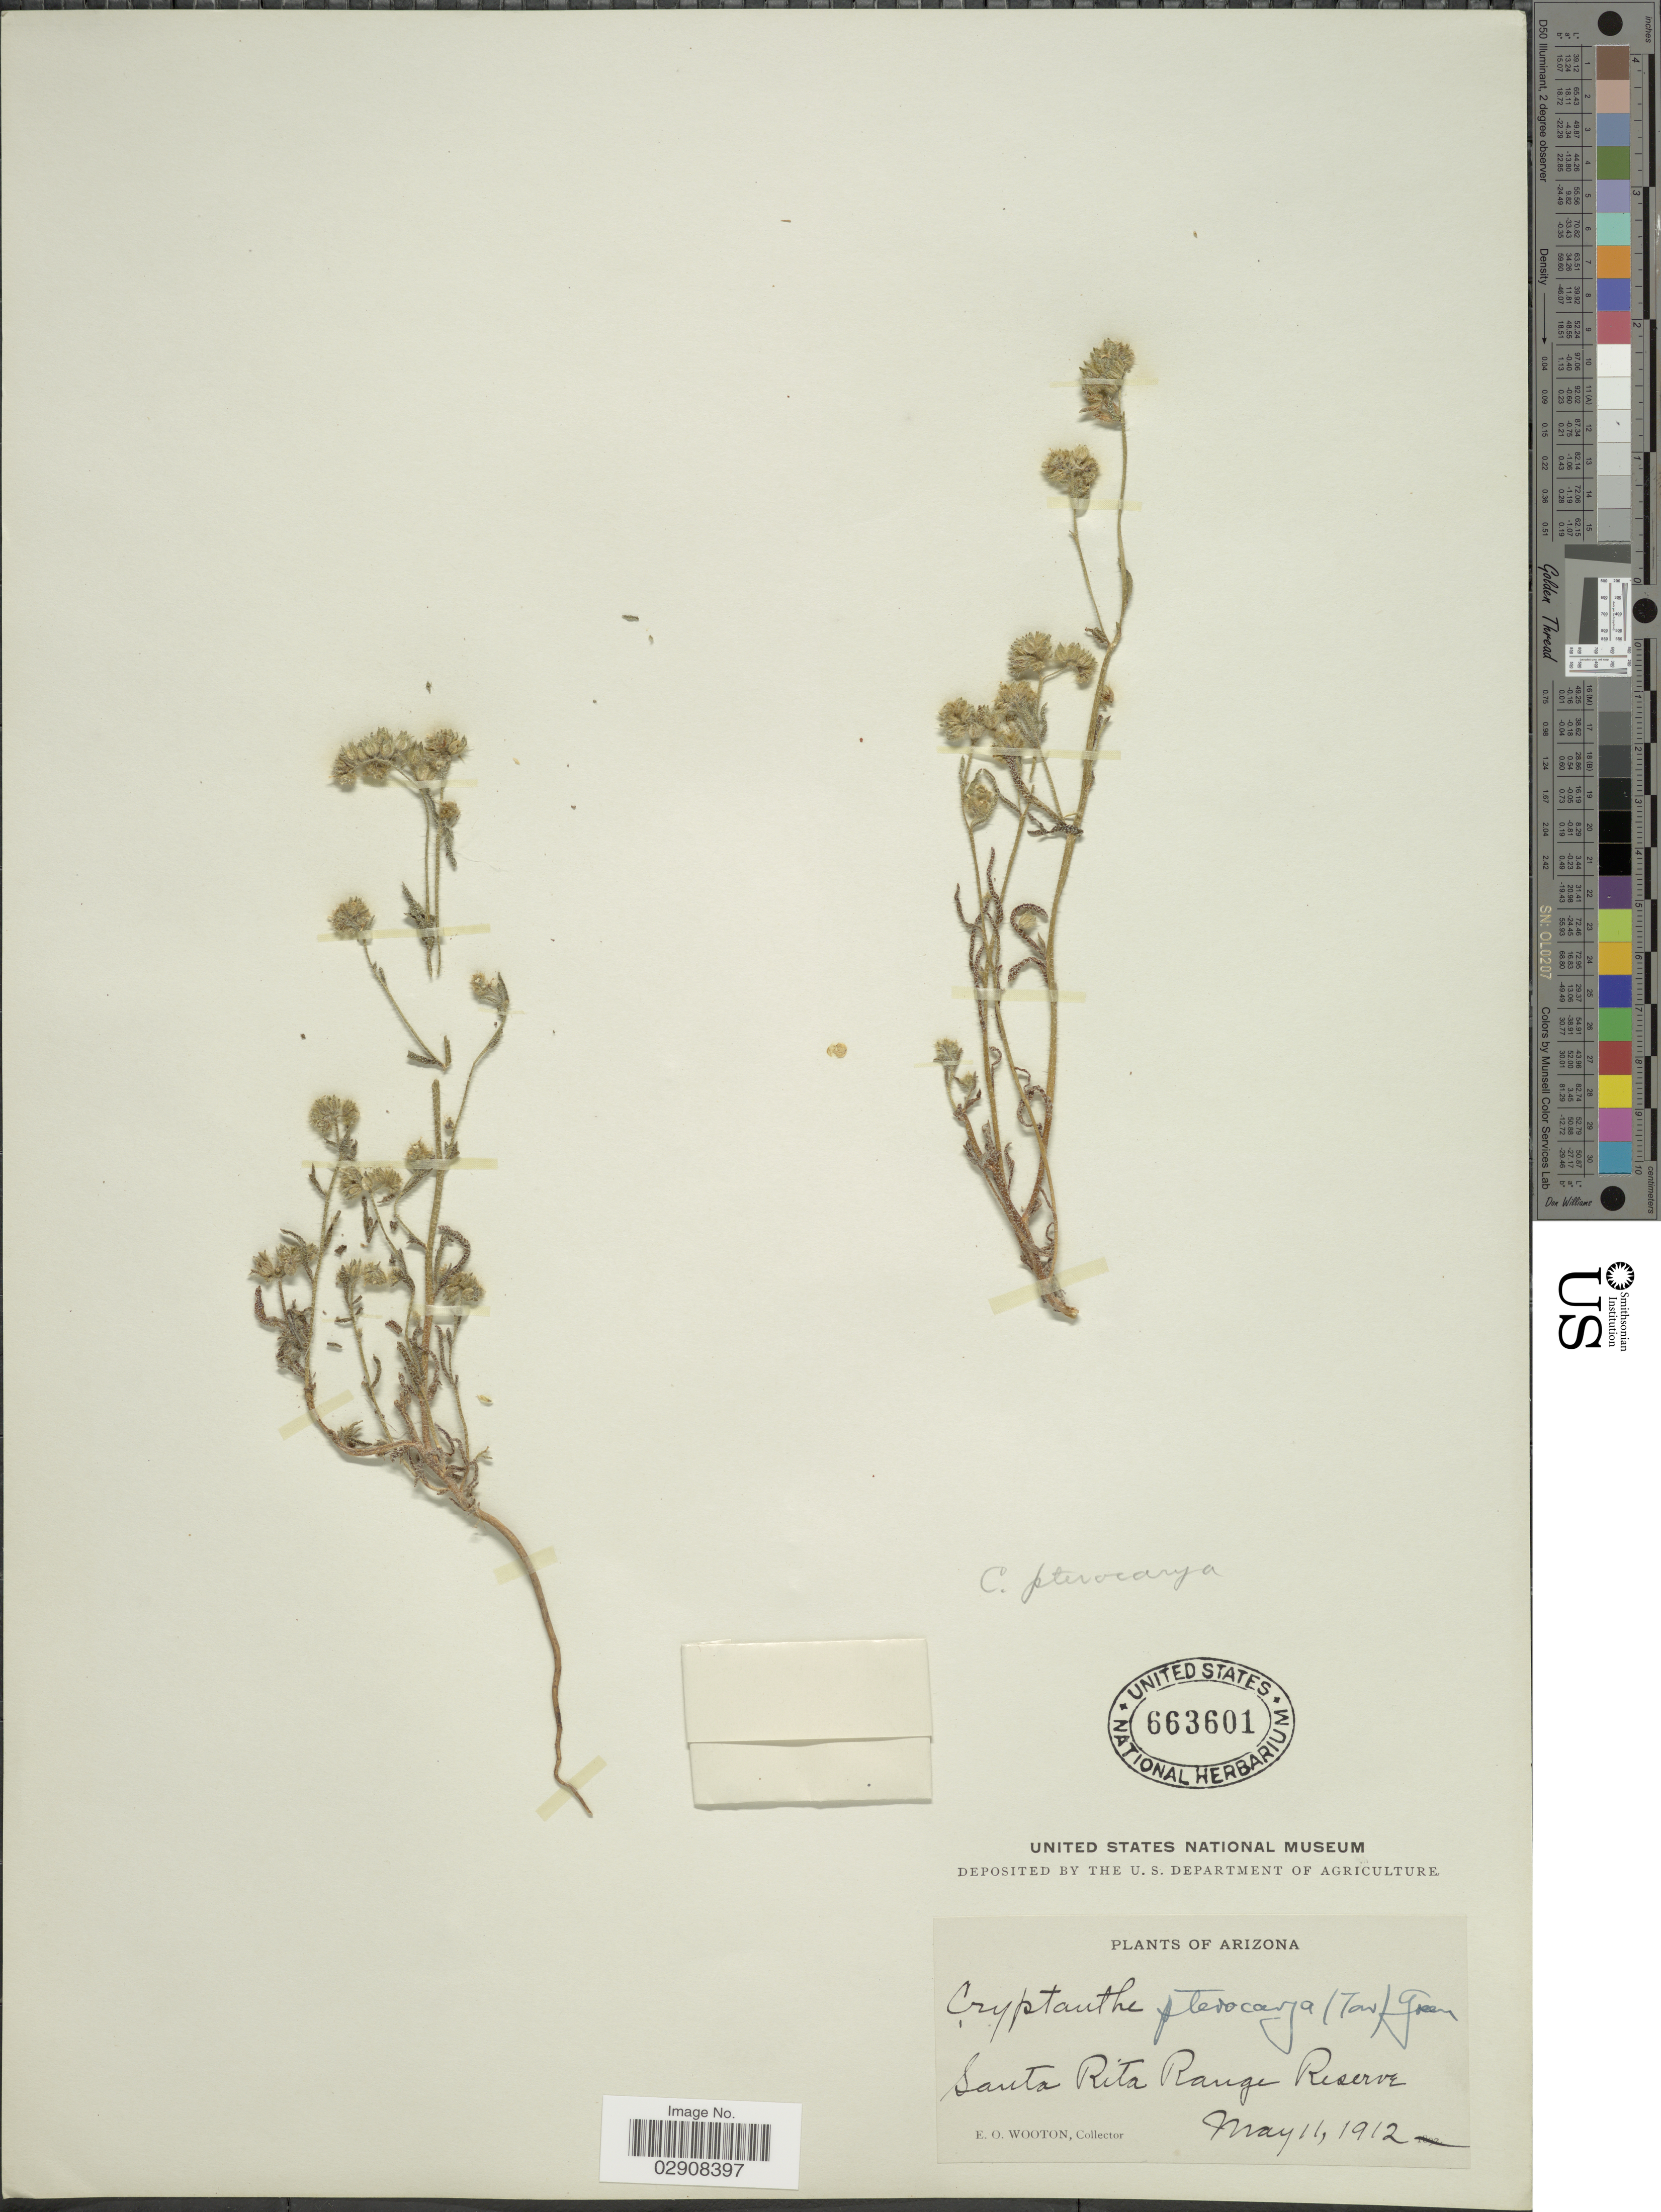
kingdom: Plantae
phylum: Tracheophyta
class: Magnoliopsida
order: Boraginales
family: Boraginaceae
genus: Cryptantha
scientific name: Cryptantha pterocarya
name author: (Torr.) Greene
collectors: E. O. Wooton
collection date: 1912-05-11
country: United States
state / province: Arizona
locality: Santa Rita Range Reserve.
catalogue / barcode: US 663601